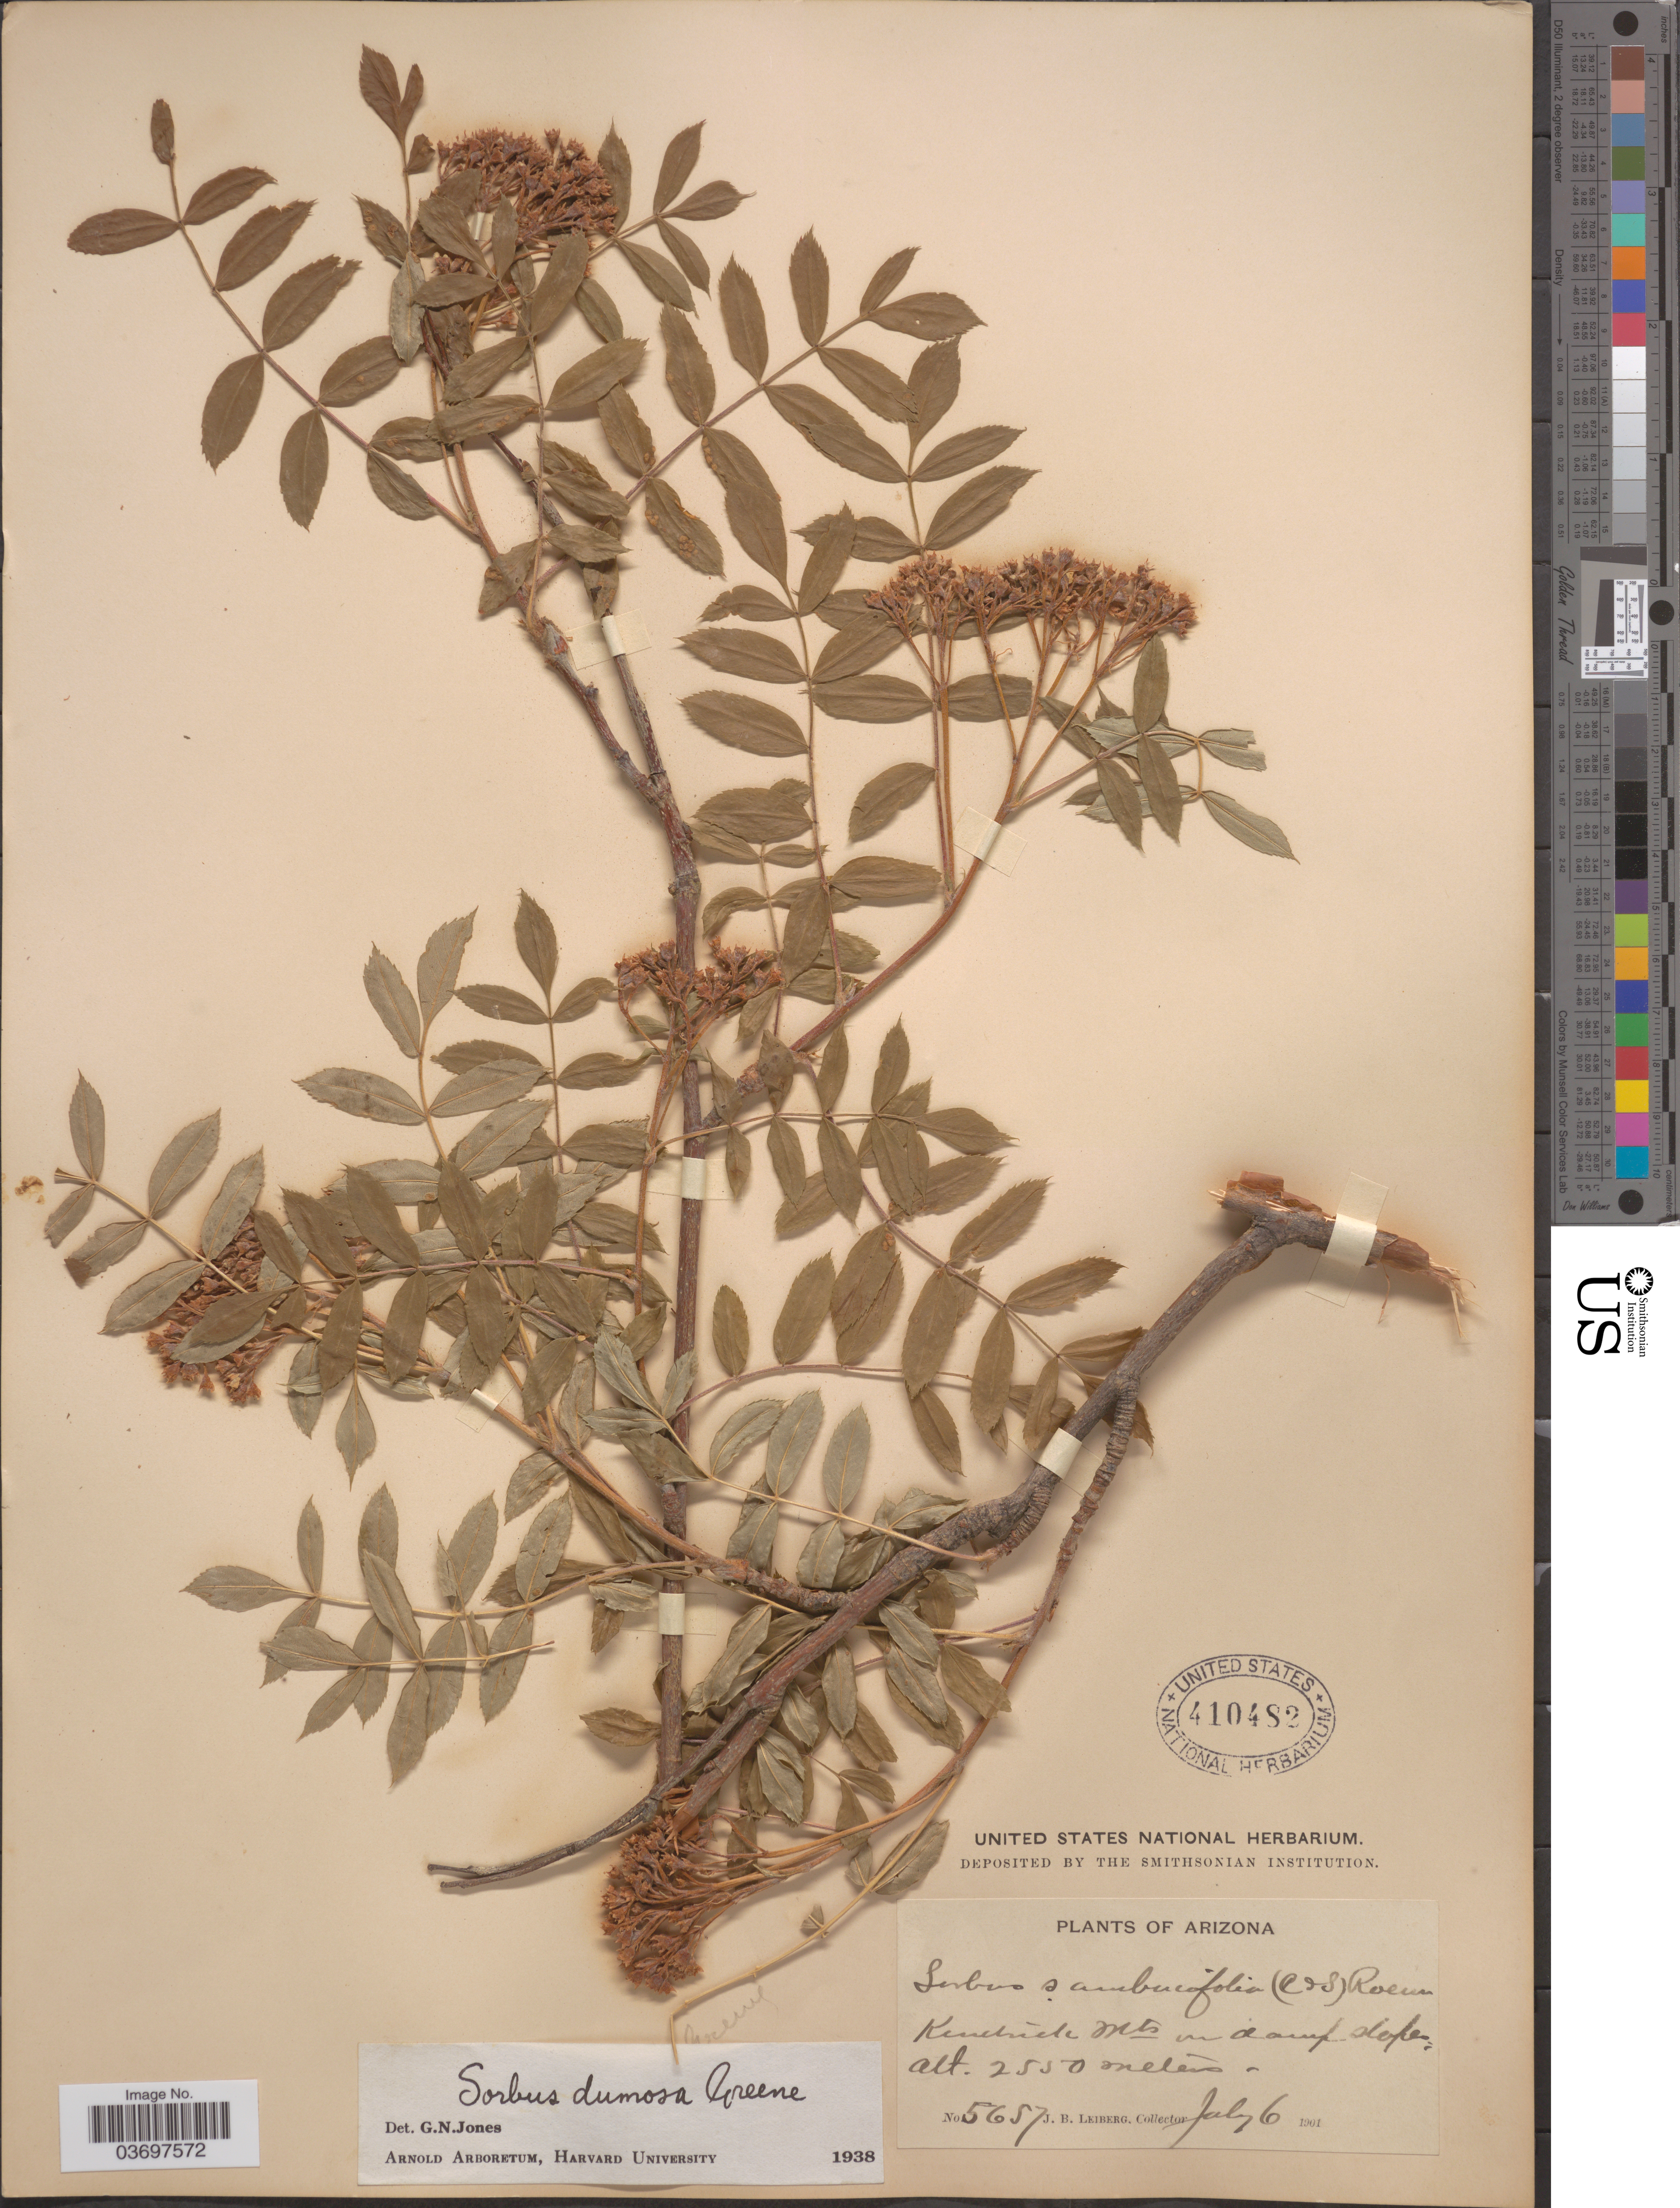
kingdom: Plantae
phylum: Tracheophyta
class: Magnoliopsida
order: Rosales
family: Rosaceae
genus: Sorbus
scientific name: Sorbus dumosa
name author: Greene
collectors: J. B. Leiberg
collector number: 5657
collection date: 1901-07-06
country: United States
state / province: Arizona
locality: Kendrick Mts in damp slopes.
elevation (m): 2550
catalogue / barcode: US 410482